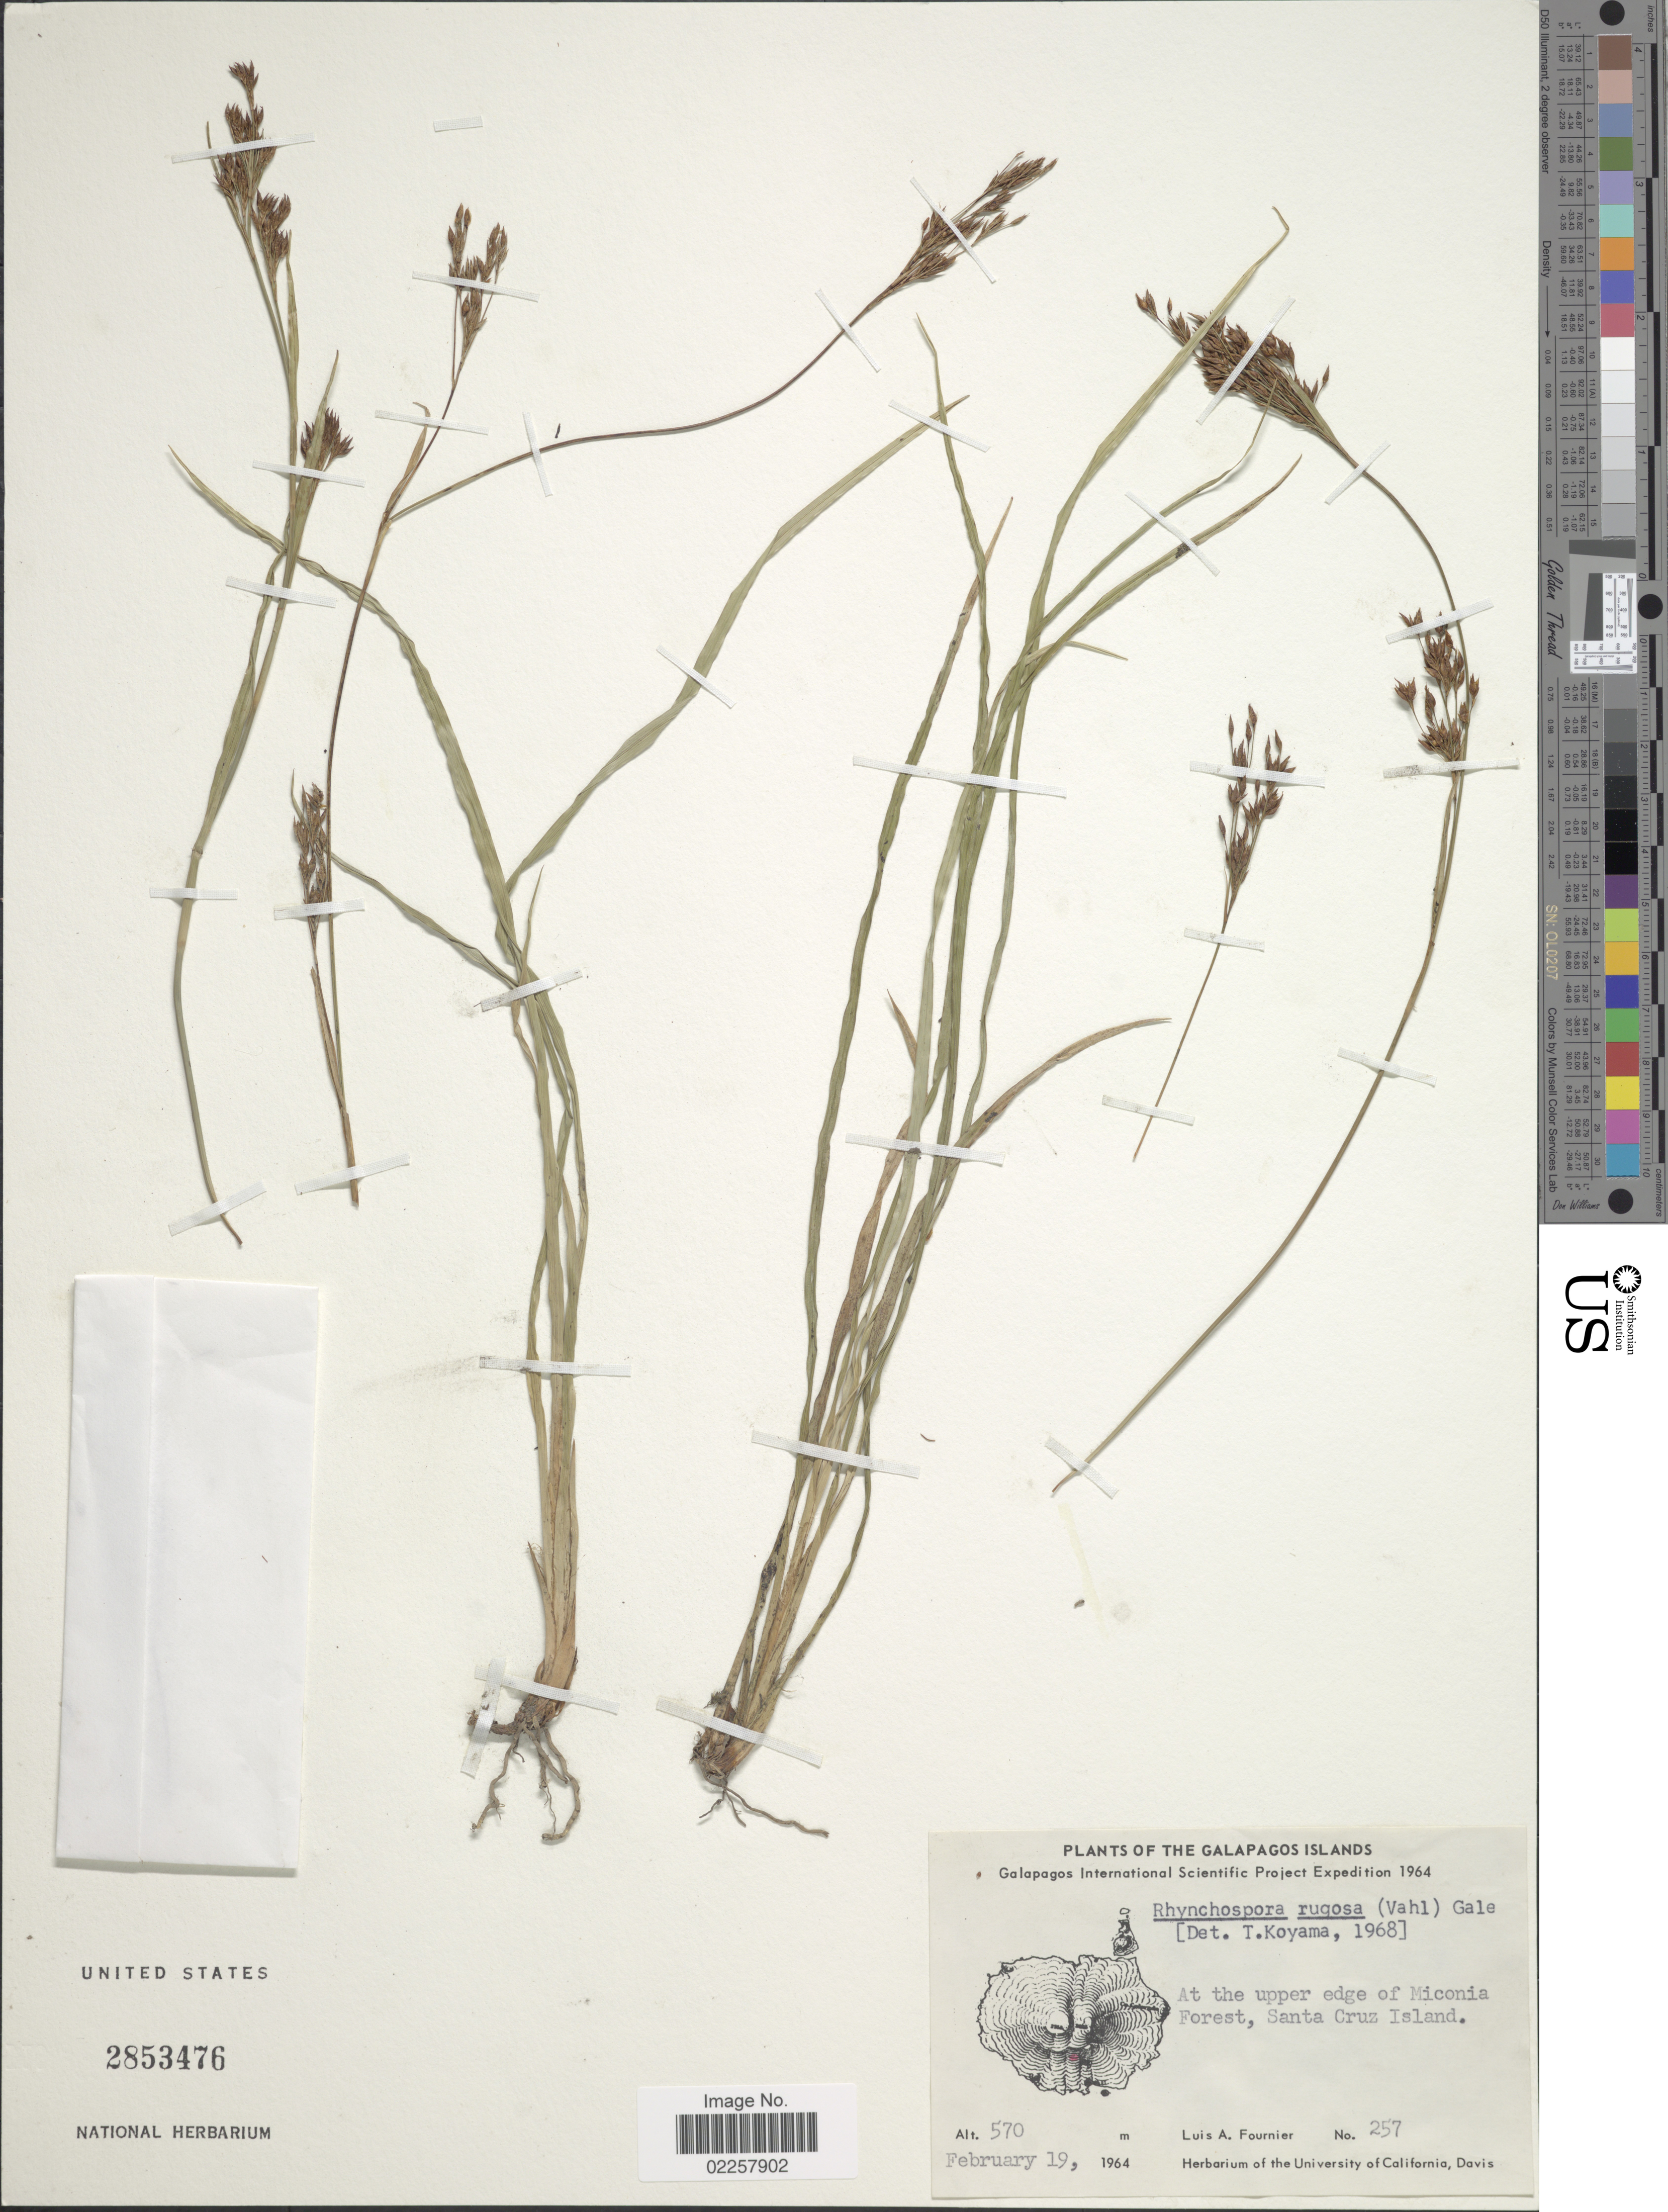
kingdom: Plantae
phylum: Tracheophyta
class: Liliopsida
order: Poales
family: Cyperaceae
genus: Rhynchospora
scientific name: Rhynchospora rugosa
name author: (Vahl) Gale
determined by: Koyama, T.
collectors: L. A. Fournier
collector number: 257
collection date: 1964-02-19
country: Ecuador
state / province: Colón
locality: The Galapagos Islands, At the upper edge of Miconia Forest, Santa Cruz Island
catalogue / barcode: US 2853476